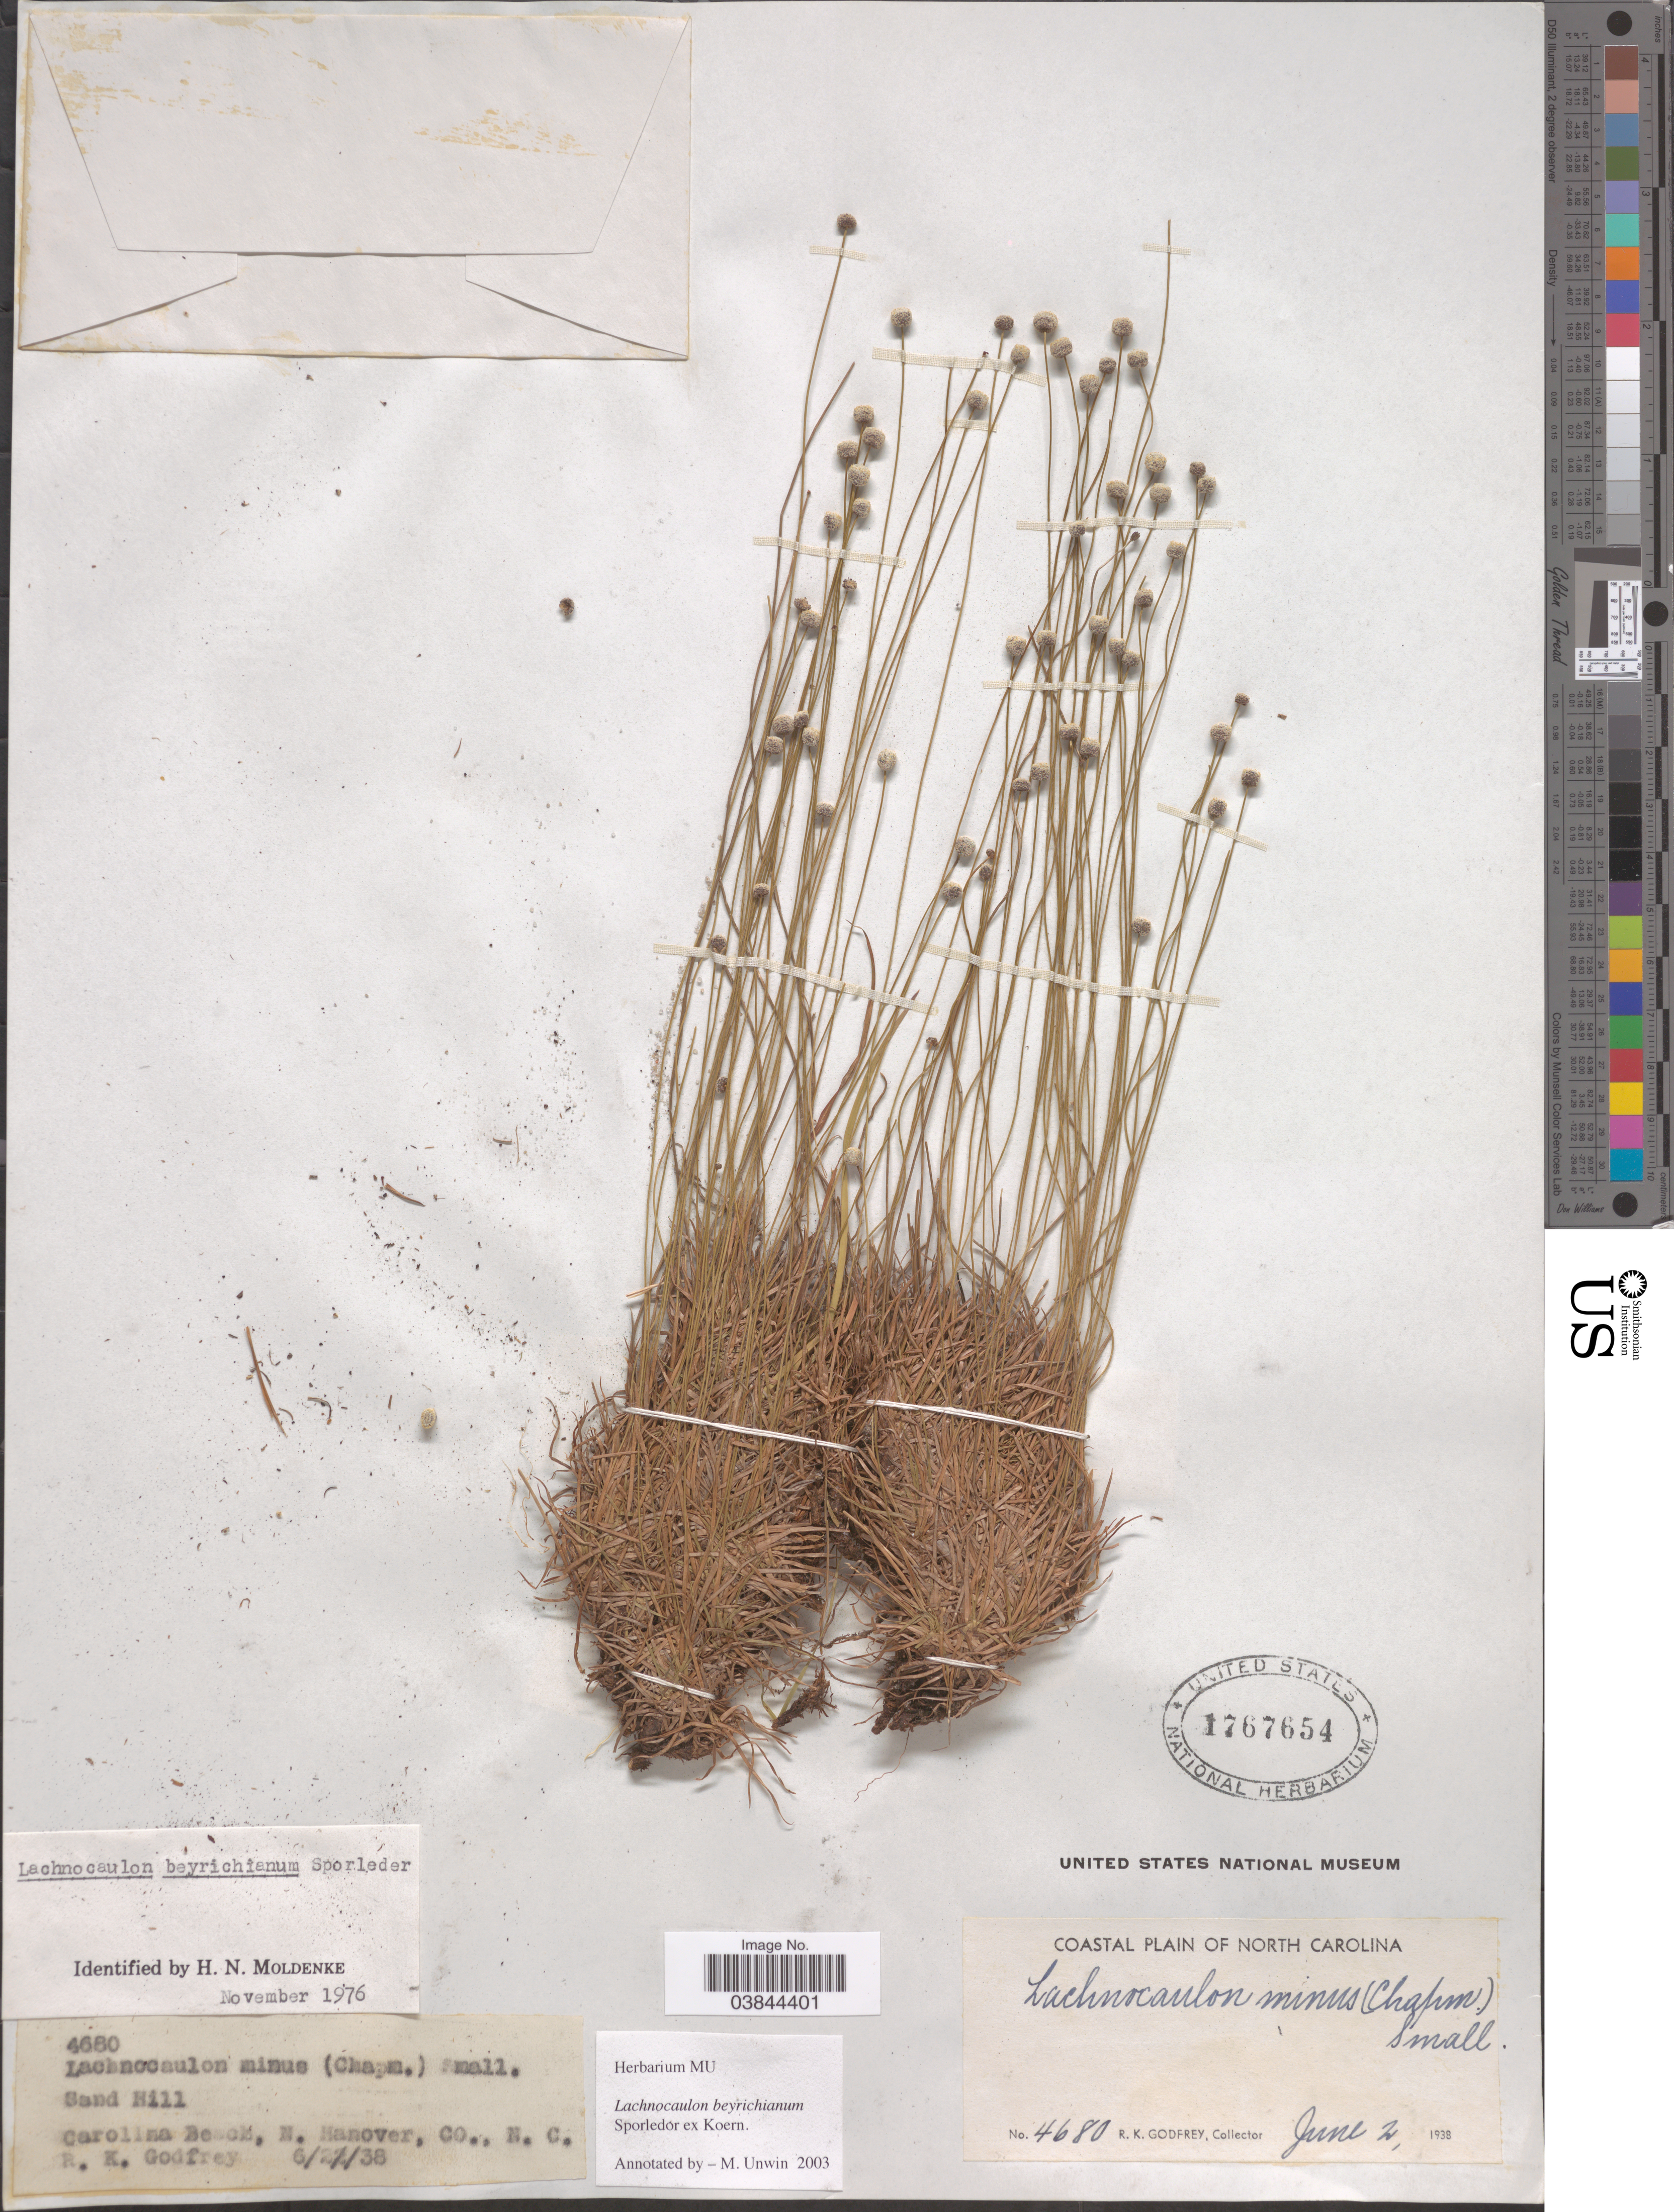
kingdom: Plantae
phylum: Tracheophyta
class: Liliopsida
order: Poales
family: Eriocaulaceae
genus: Lachnocaulon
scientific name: Lachnocaulon beyrichianum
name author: Sporl. ex Körn.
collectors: R. K. Godfrey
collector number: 4680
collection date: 1938-06-02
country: United States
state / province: North Carolina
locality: Coastal Plain of North carolina. Carolina Bench, N. Hanover Co.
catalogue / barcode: US 1767654